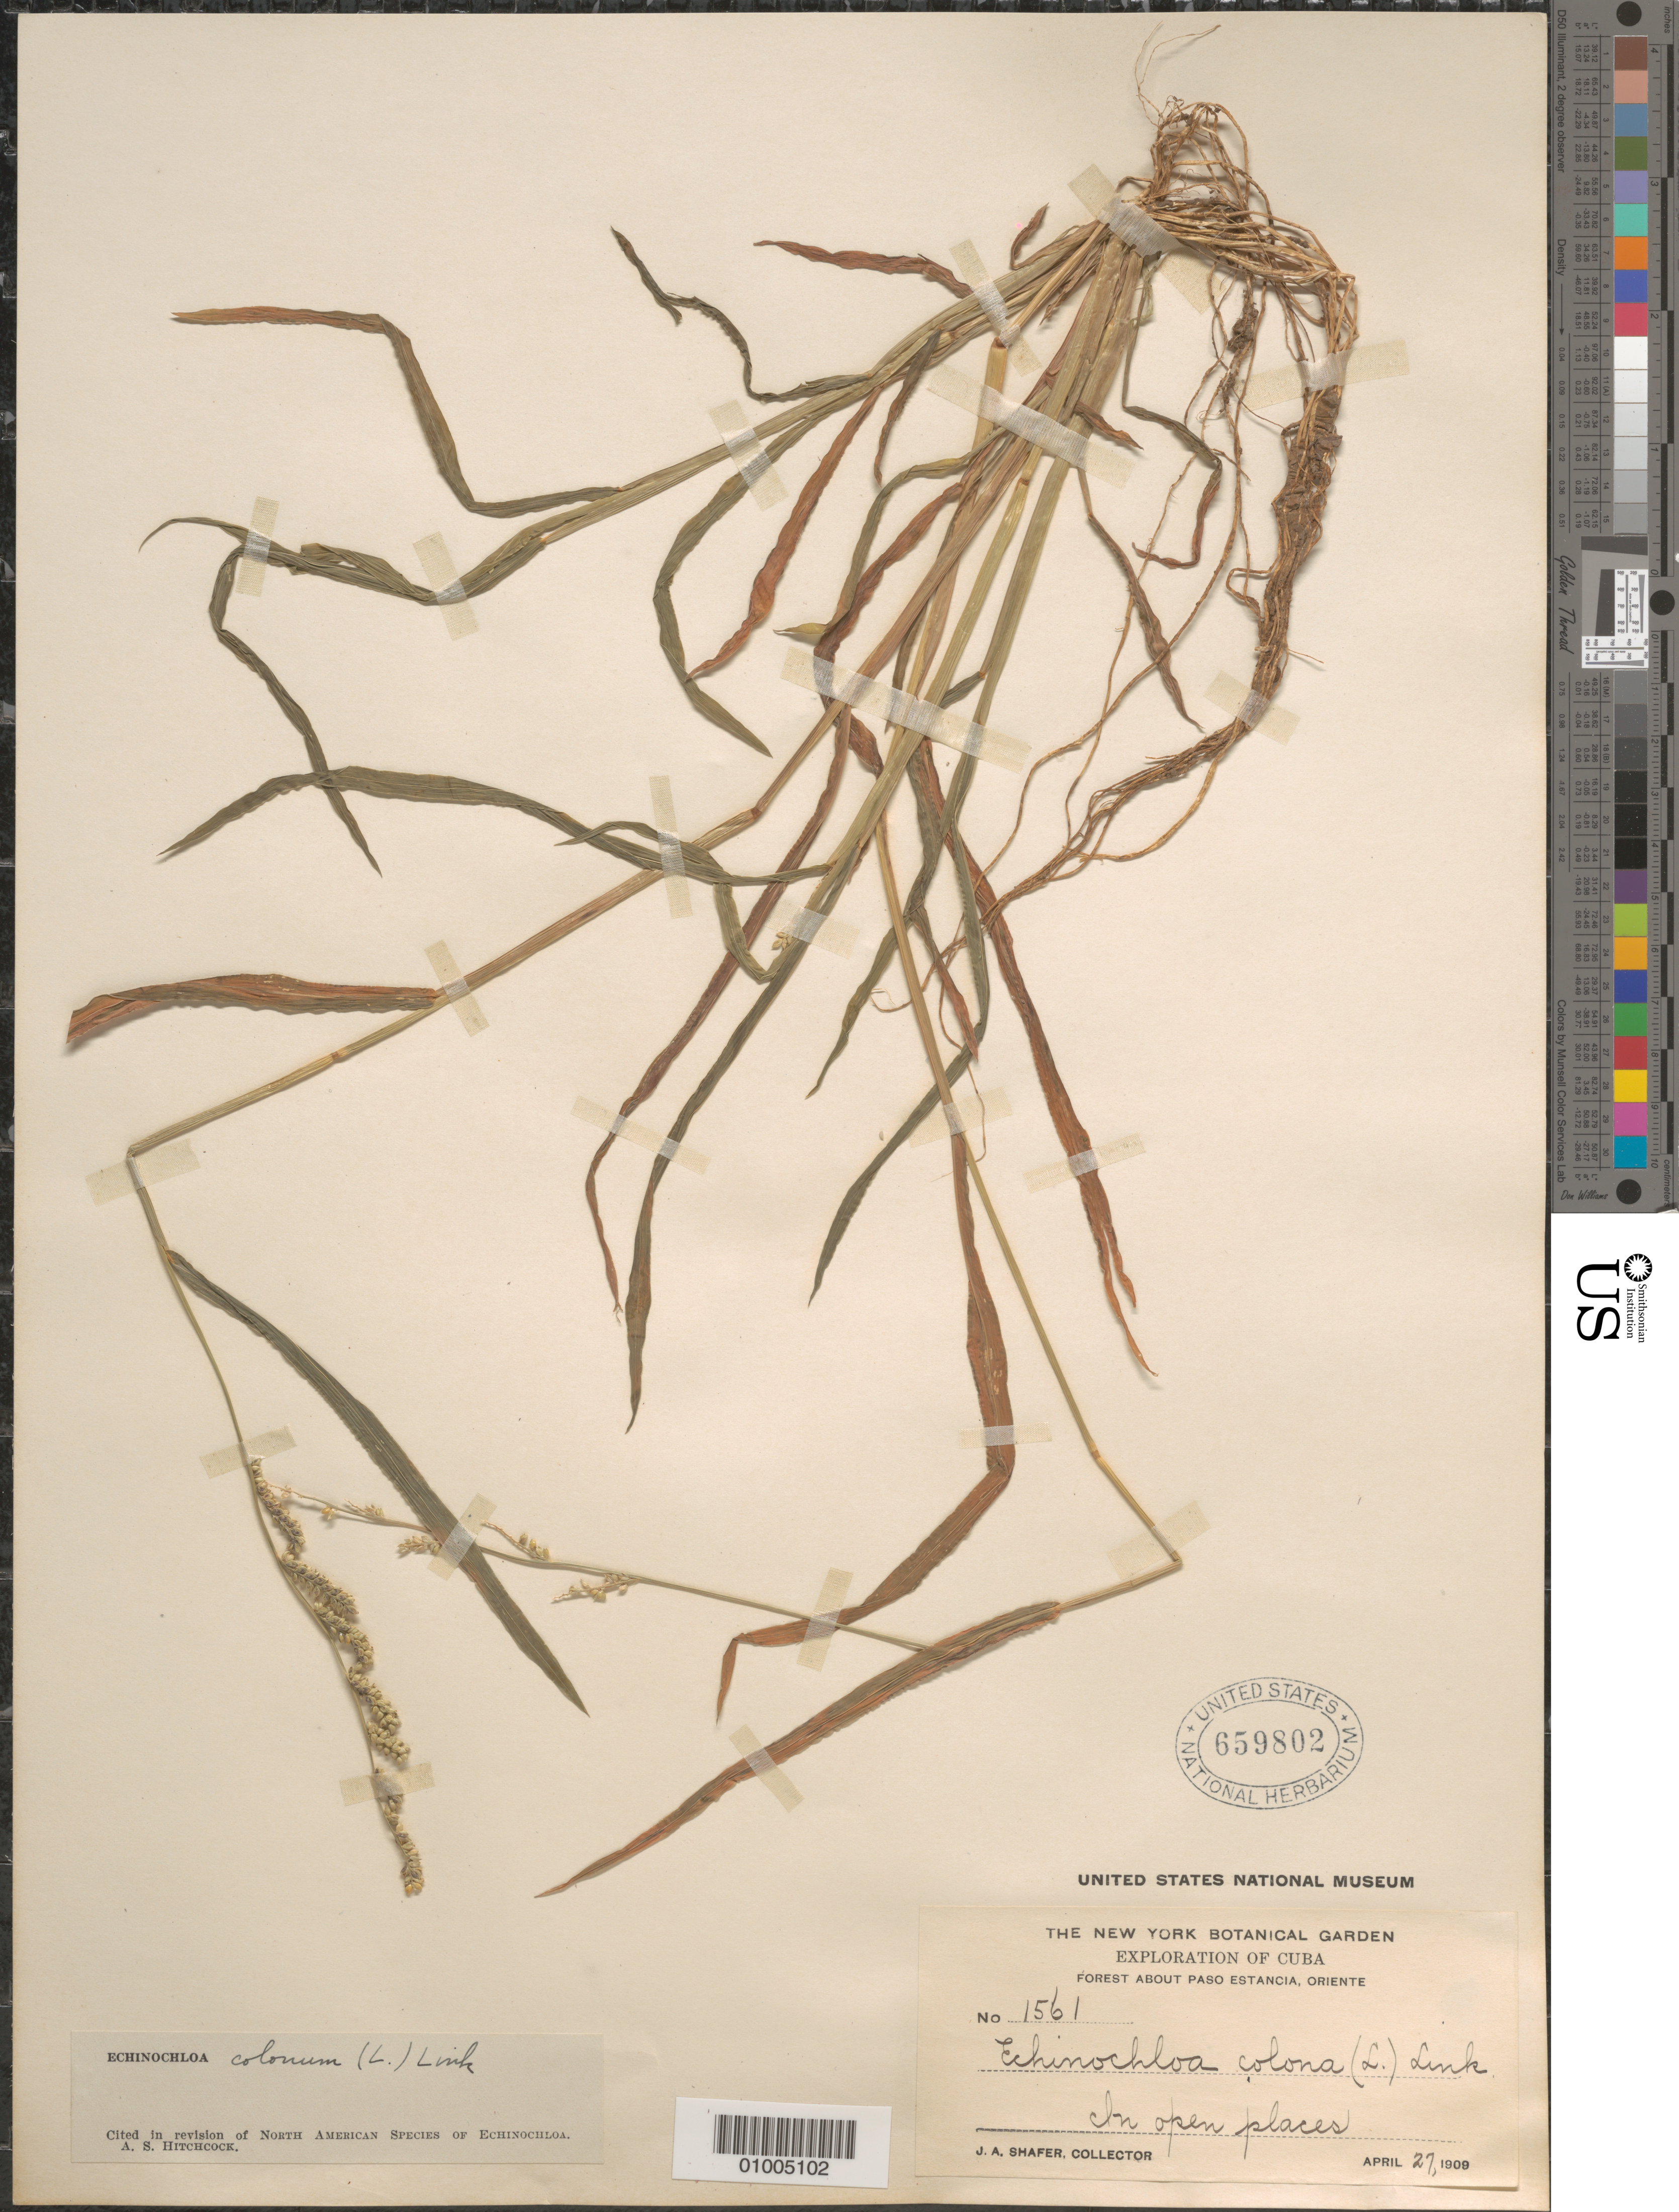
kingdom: Plantae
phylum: Tracheophyta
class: Liliopsida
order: Poales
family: Poaceae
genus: Echinochloa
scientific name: Echinochloa colona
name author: (L.) Link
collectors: J. A. Shafer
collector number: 1561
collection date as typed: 27 Apr 1909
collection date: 1909-04-27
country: Cuba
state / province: Granma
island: Cuba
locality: Forest about Paso Estancia, Oriente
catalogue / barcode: US 659802